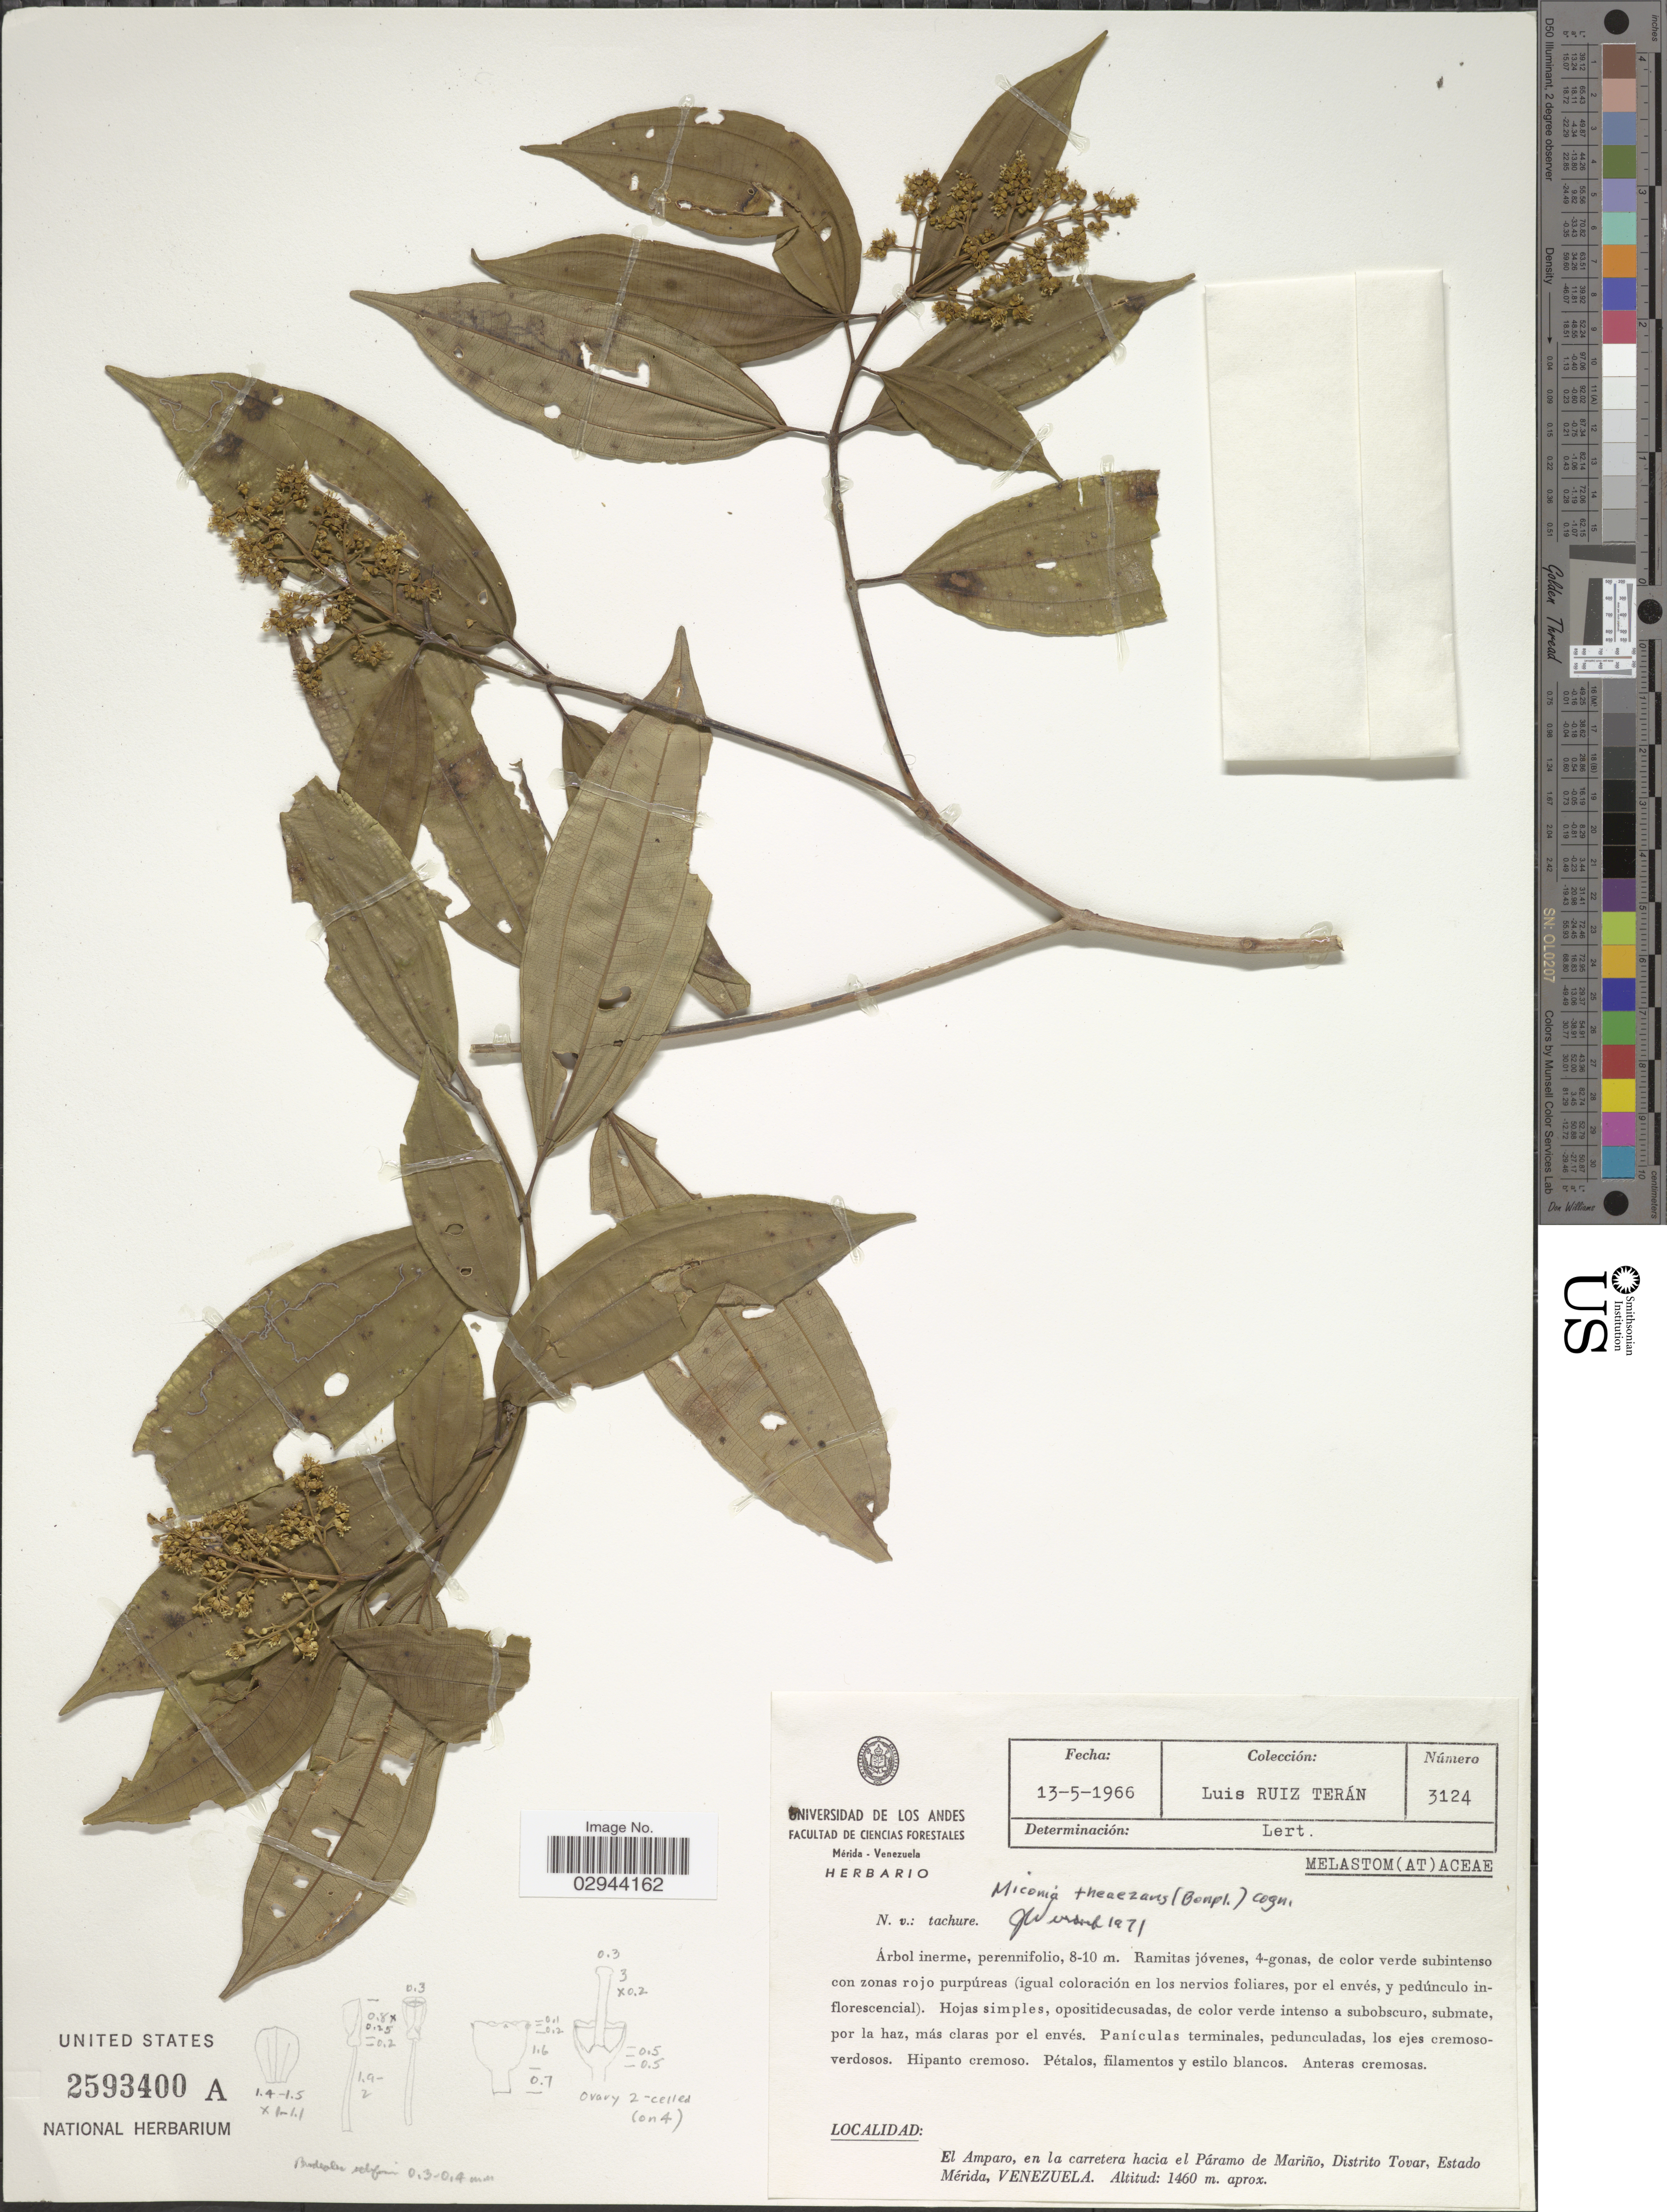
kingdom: Plantae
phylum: Tracheophyta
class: Magnoliopsida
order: Myrtales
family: Melastomataceae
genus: Miconia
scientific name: Miconia theizans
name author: (Bonpl.) Cogn.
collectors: L. Teran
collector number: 3124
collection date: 1966-05-13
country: Venezuela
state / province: Mérida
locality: El Amparo, en la carretera hacia el Páramo de Mariño, Distrito Tovar.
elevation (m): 1460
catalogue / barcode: US 2593400A